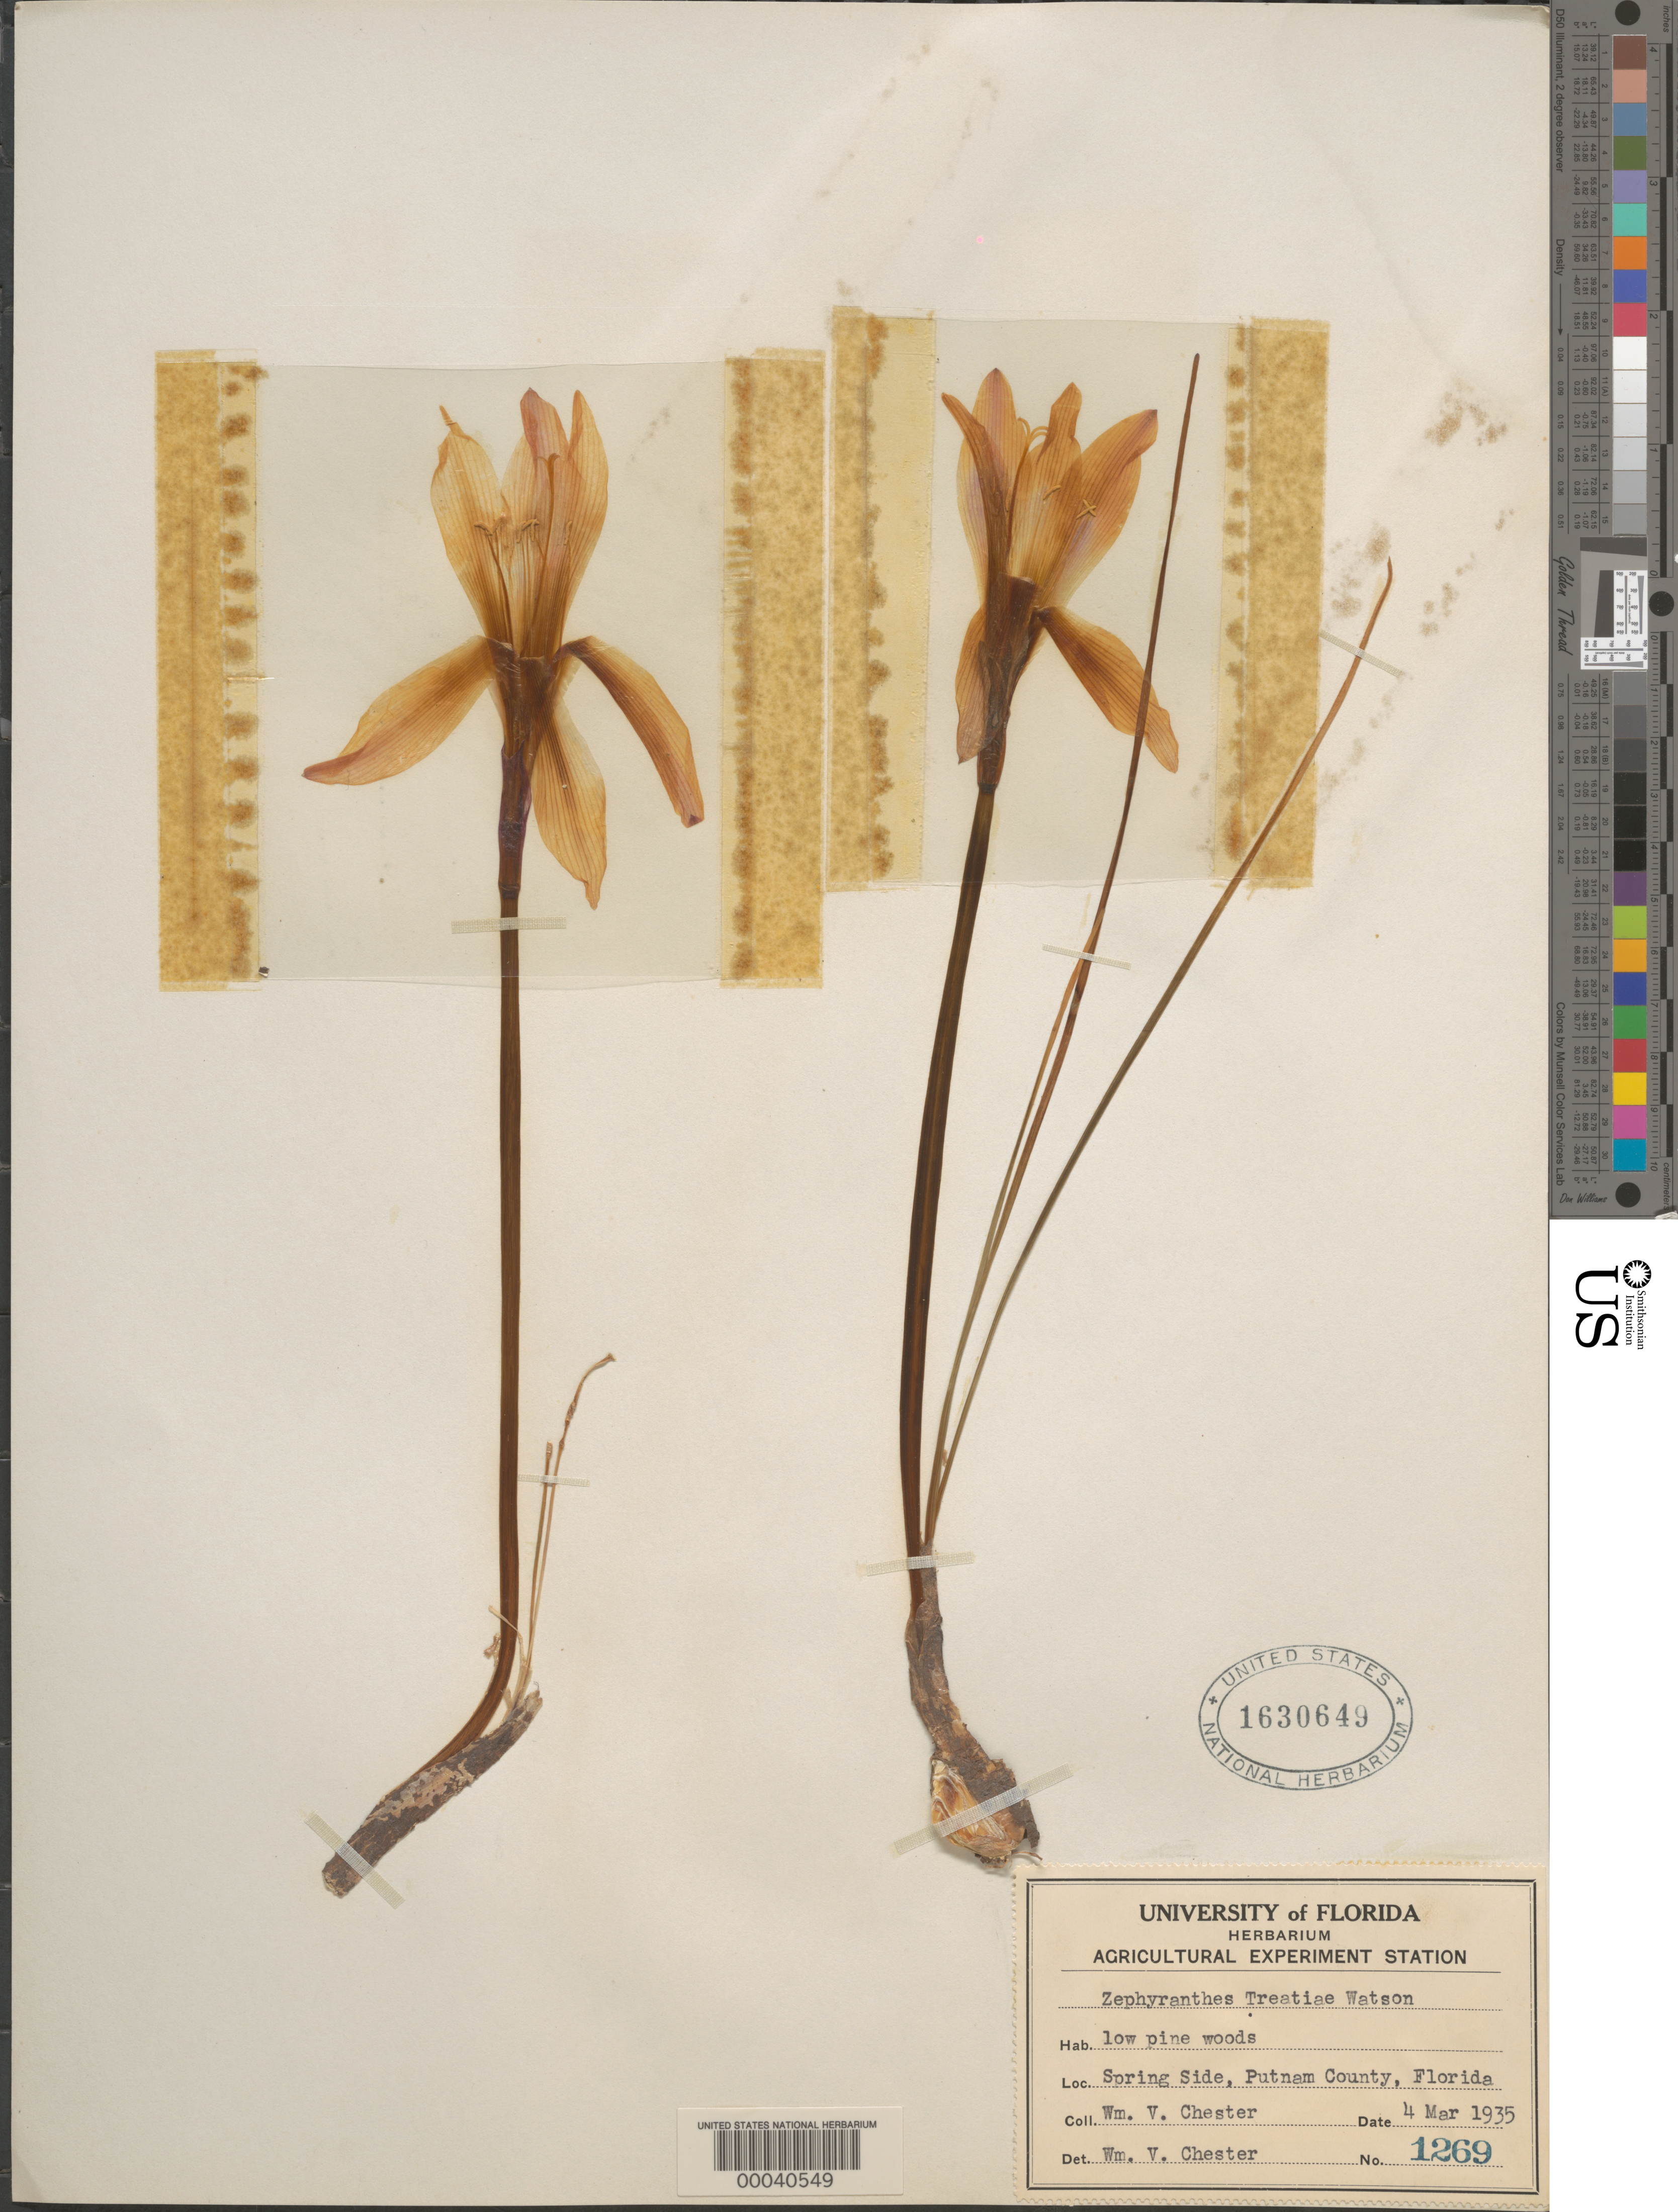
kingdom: Plantae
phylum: Tracheophyta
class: Liliopsida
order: Asparagales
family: Amaryllidaceae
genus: Zephyranthes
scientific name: Zephyranthes treatiae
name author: S. Watson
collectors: W. V. Chester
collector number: Univ Of Fl Herb 1269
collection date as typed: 04 Mar 1935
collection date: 1935-03-04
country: United States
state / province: Florida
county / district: Putnam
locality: Spring side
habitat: Low pine woods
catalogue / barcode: US 1630649